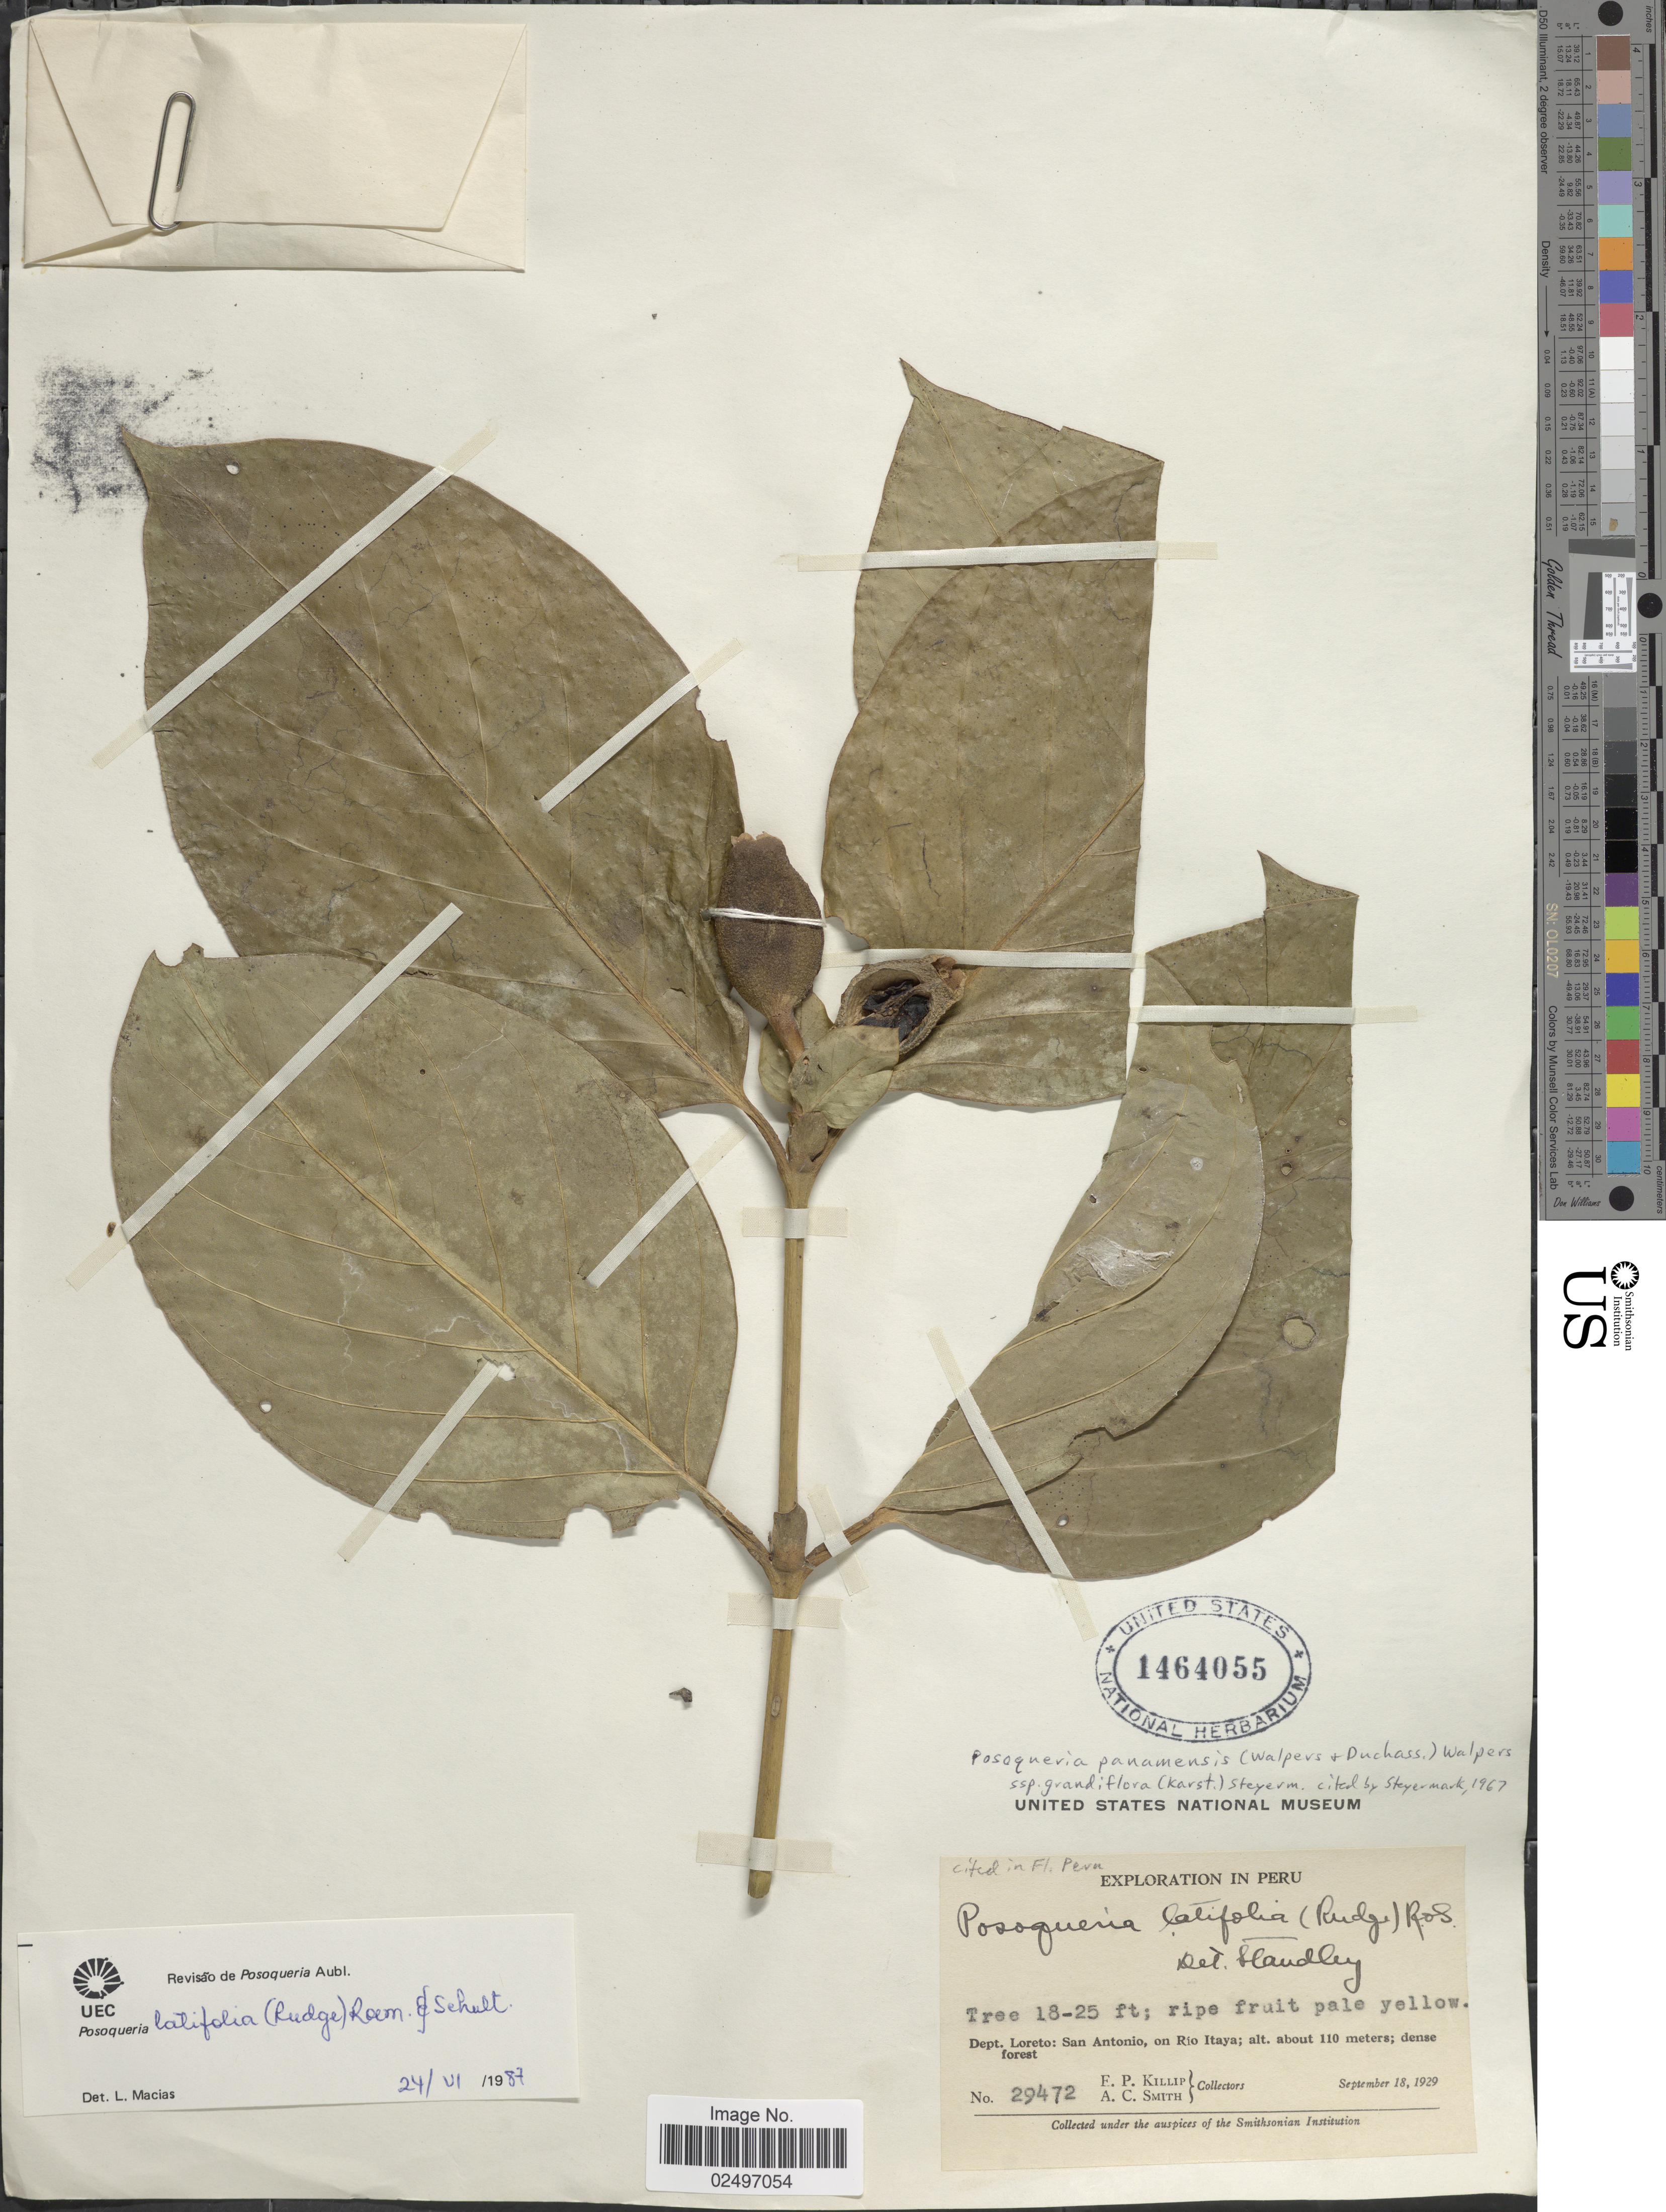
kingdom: Plantae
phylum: Tracheophyta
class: Magnoliopsida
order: Gentianales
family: Rubiaceae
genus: Posoqueria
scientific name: Posoqueria latifolia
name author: (Rudge) Roem. & Schult.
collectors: E. P. Killip & A. C. Smith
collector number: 29472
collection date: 1929-09-18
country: Peru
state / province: Loreto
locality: Dept. Loreto: San Antonio, on Rio Itaya; dense forest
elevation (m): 110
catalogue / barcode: US 1464055